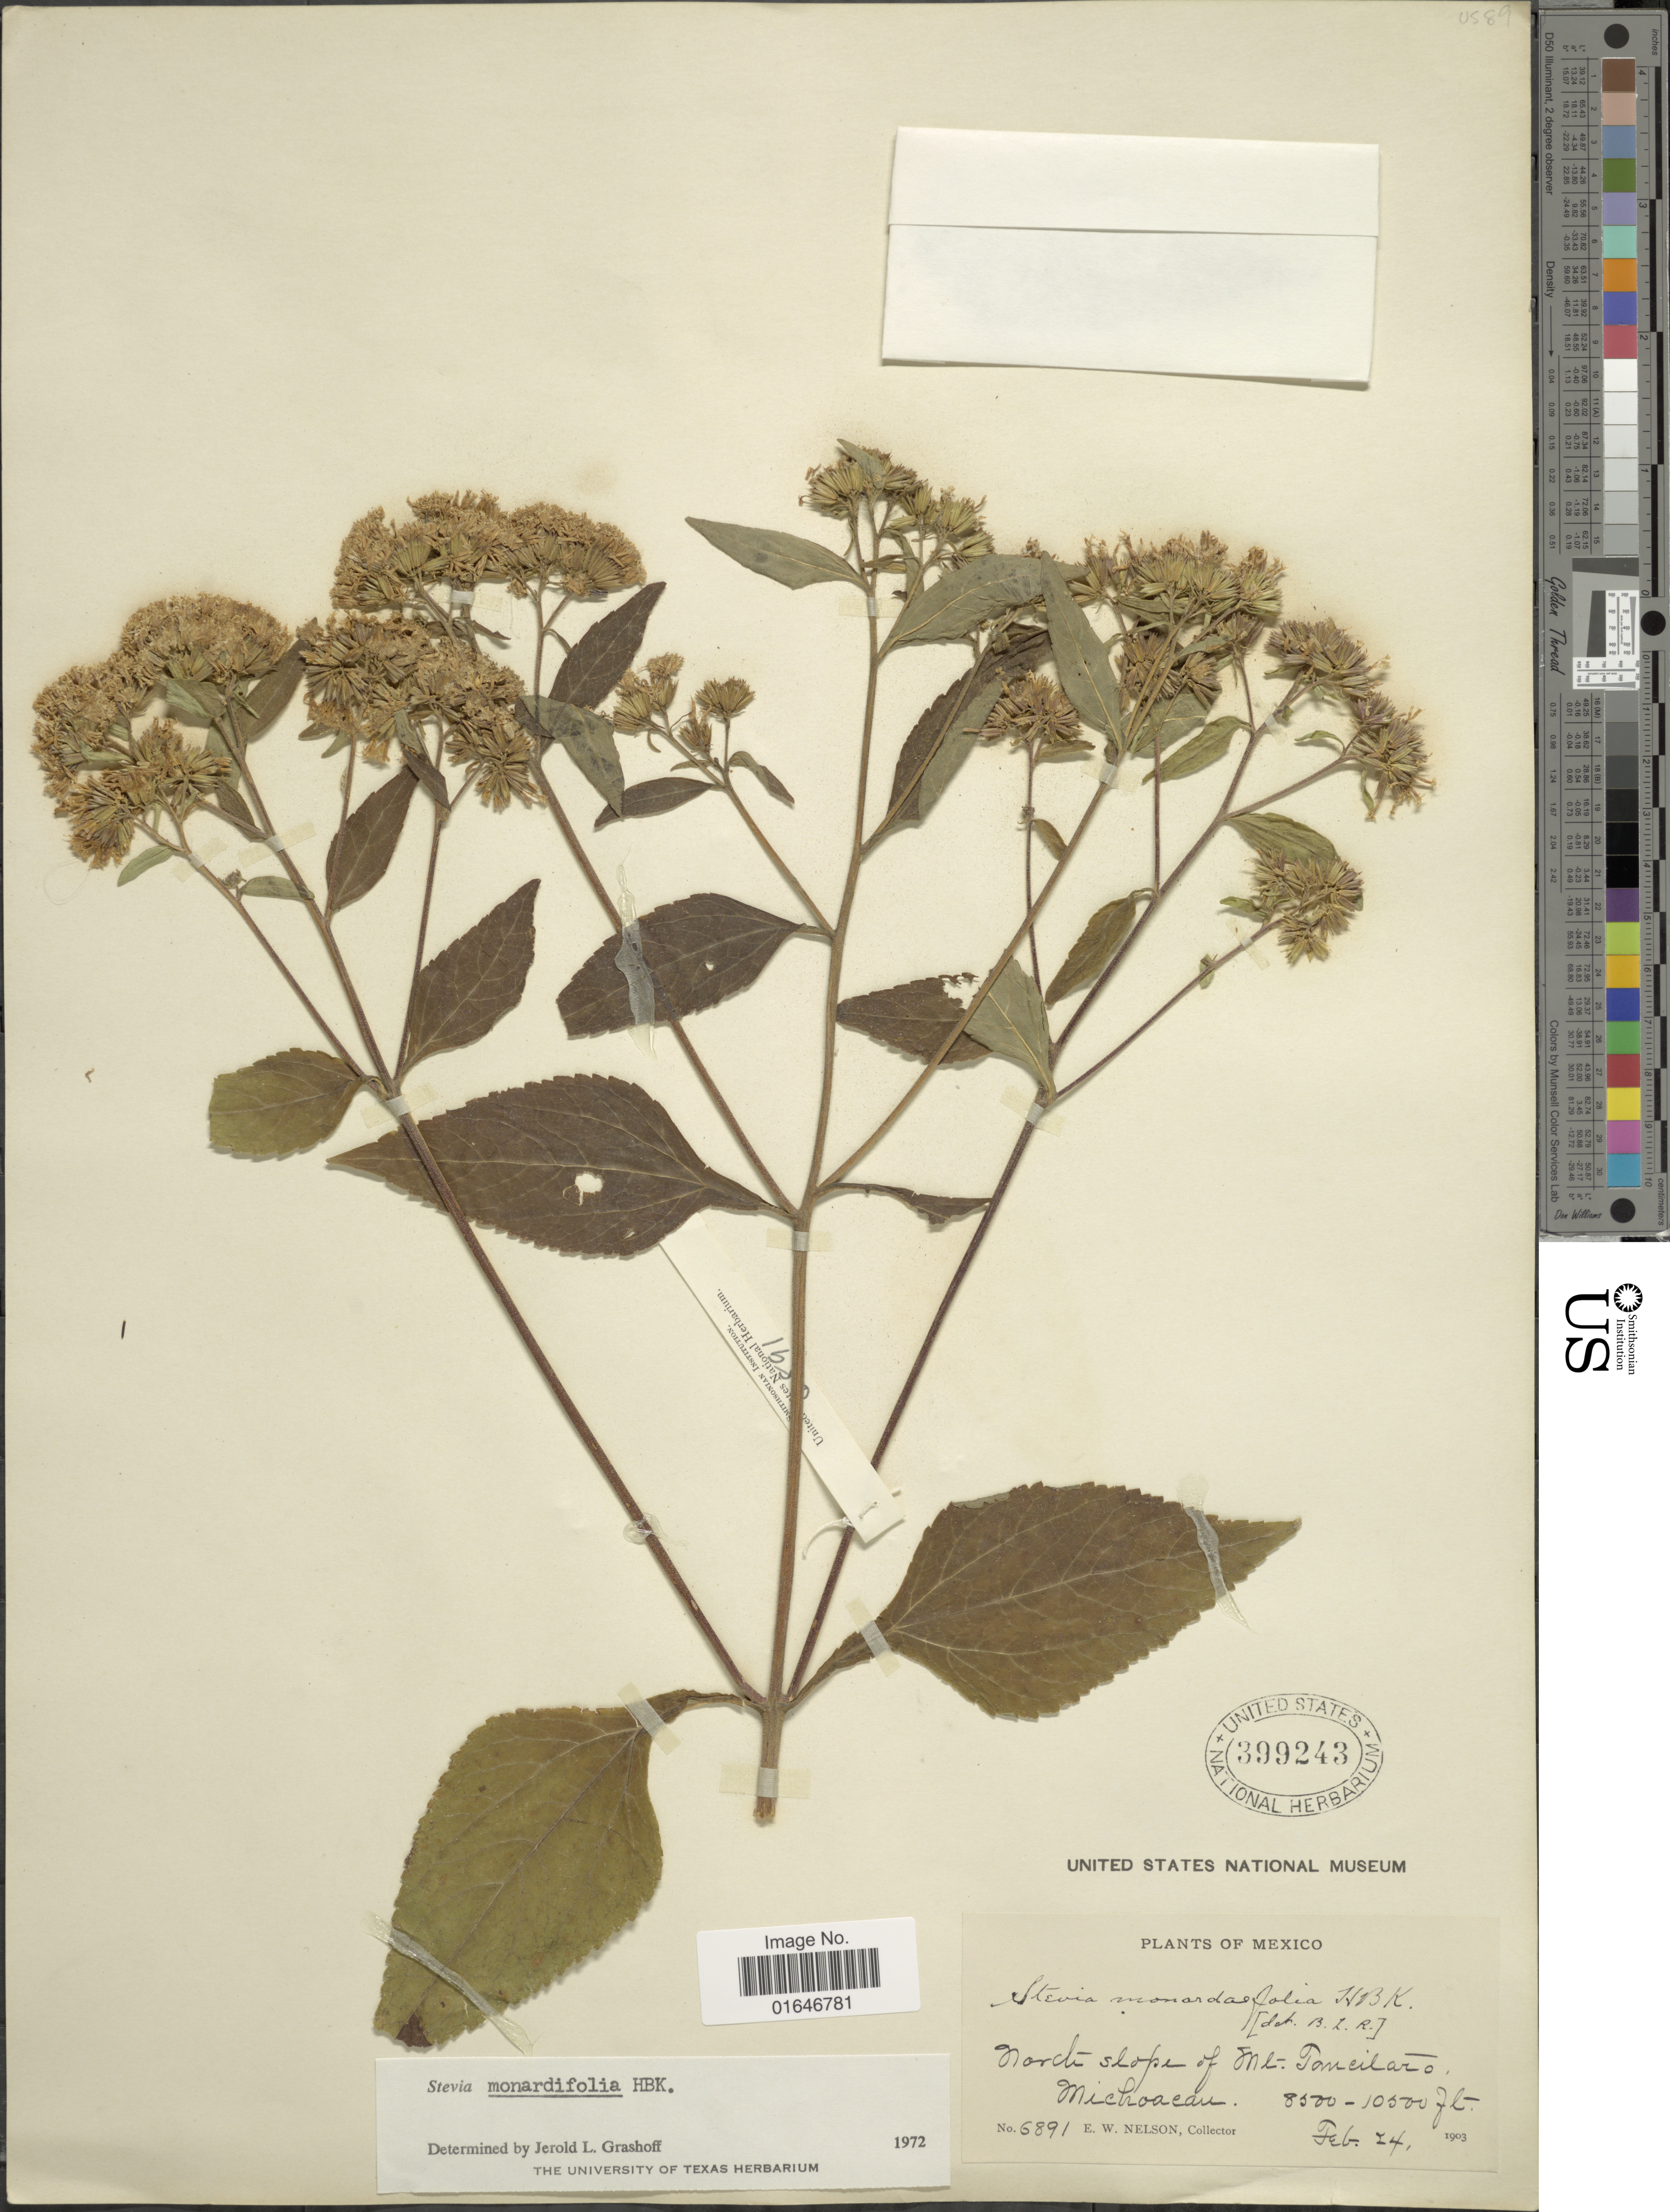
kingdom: Plantae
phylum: Tracheophyta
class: Magnoliopsida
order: Asterales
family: Asteraceae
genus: Stevia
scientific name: Stevia monardifolia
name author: Kunth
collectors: E. W. Nelson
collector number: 6891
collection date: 1903-02-24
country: Mexico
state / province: Michoacán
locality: North slope of Mt. Paneilaro.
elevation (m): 2591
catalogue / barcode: US 399243